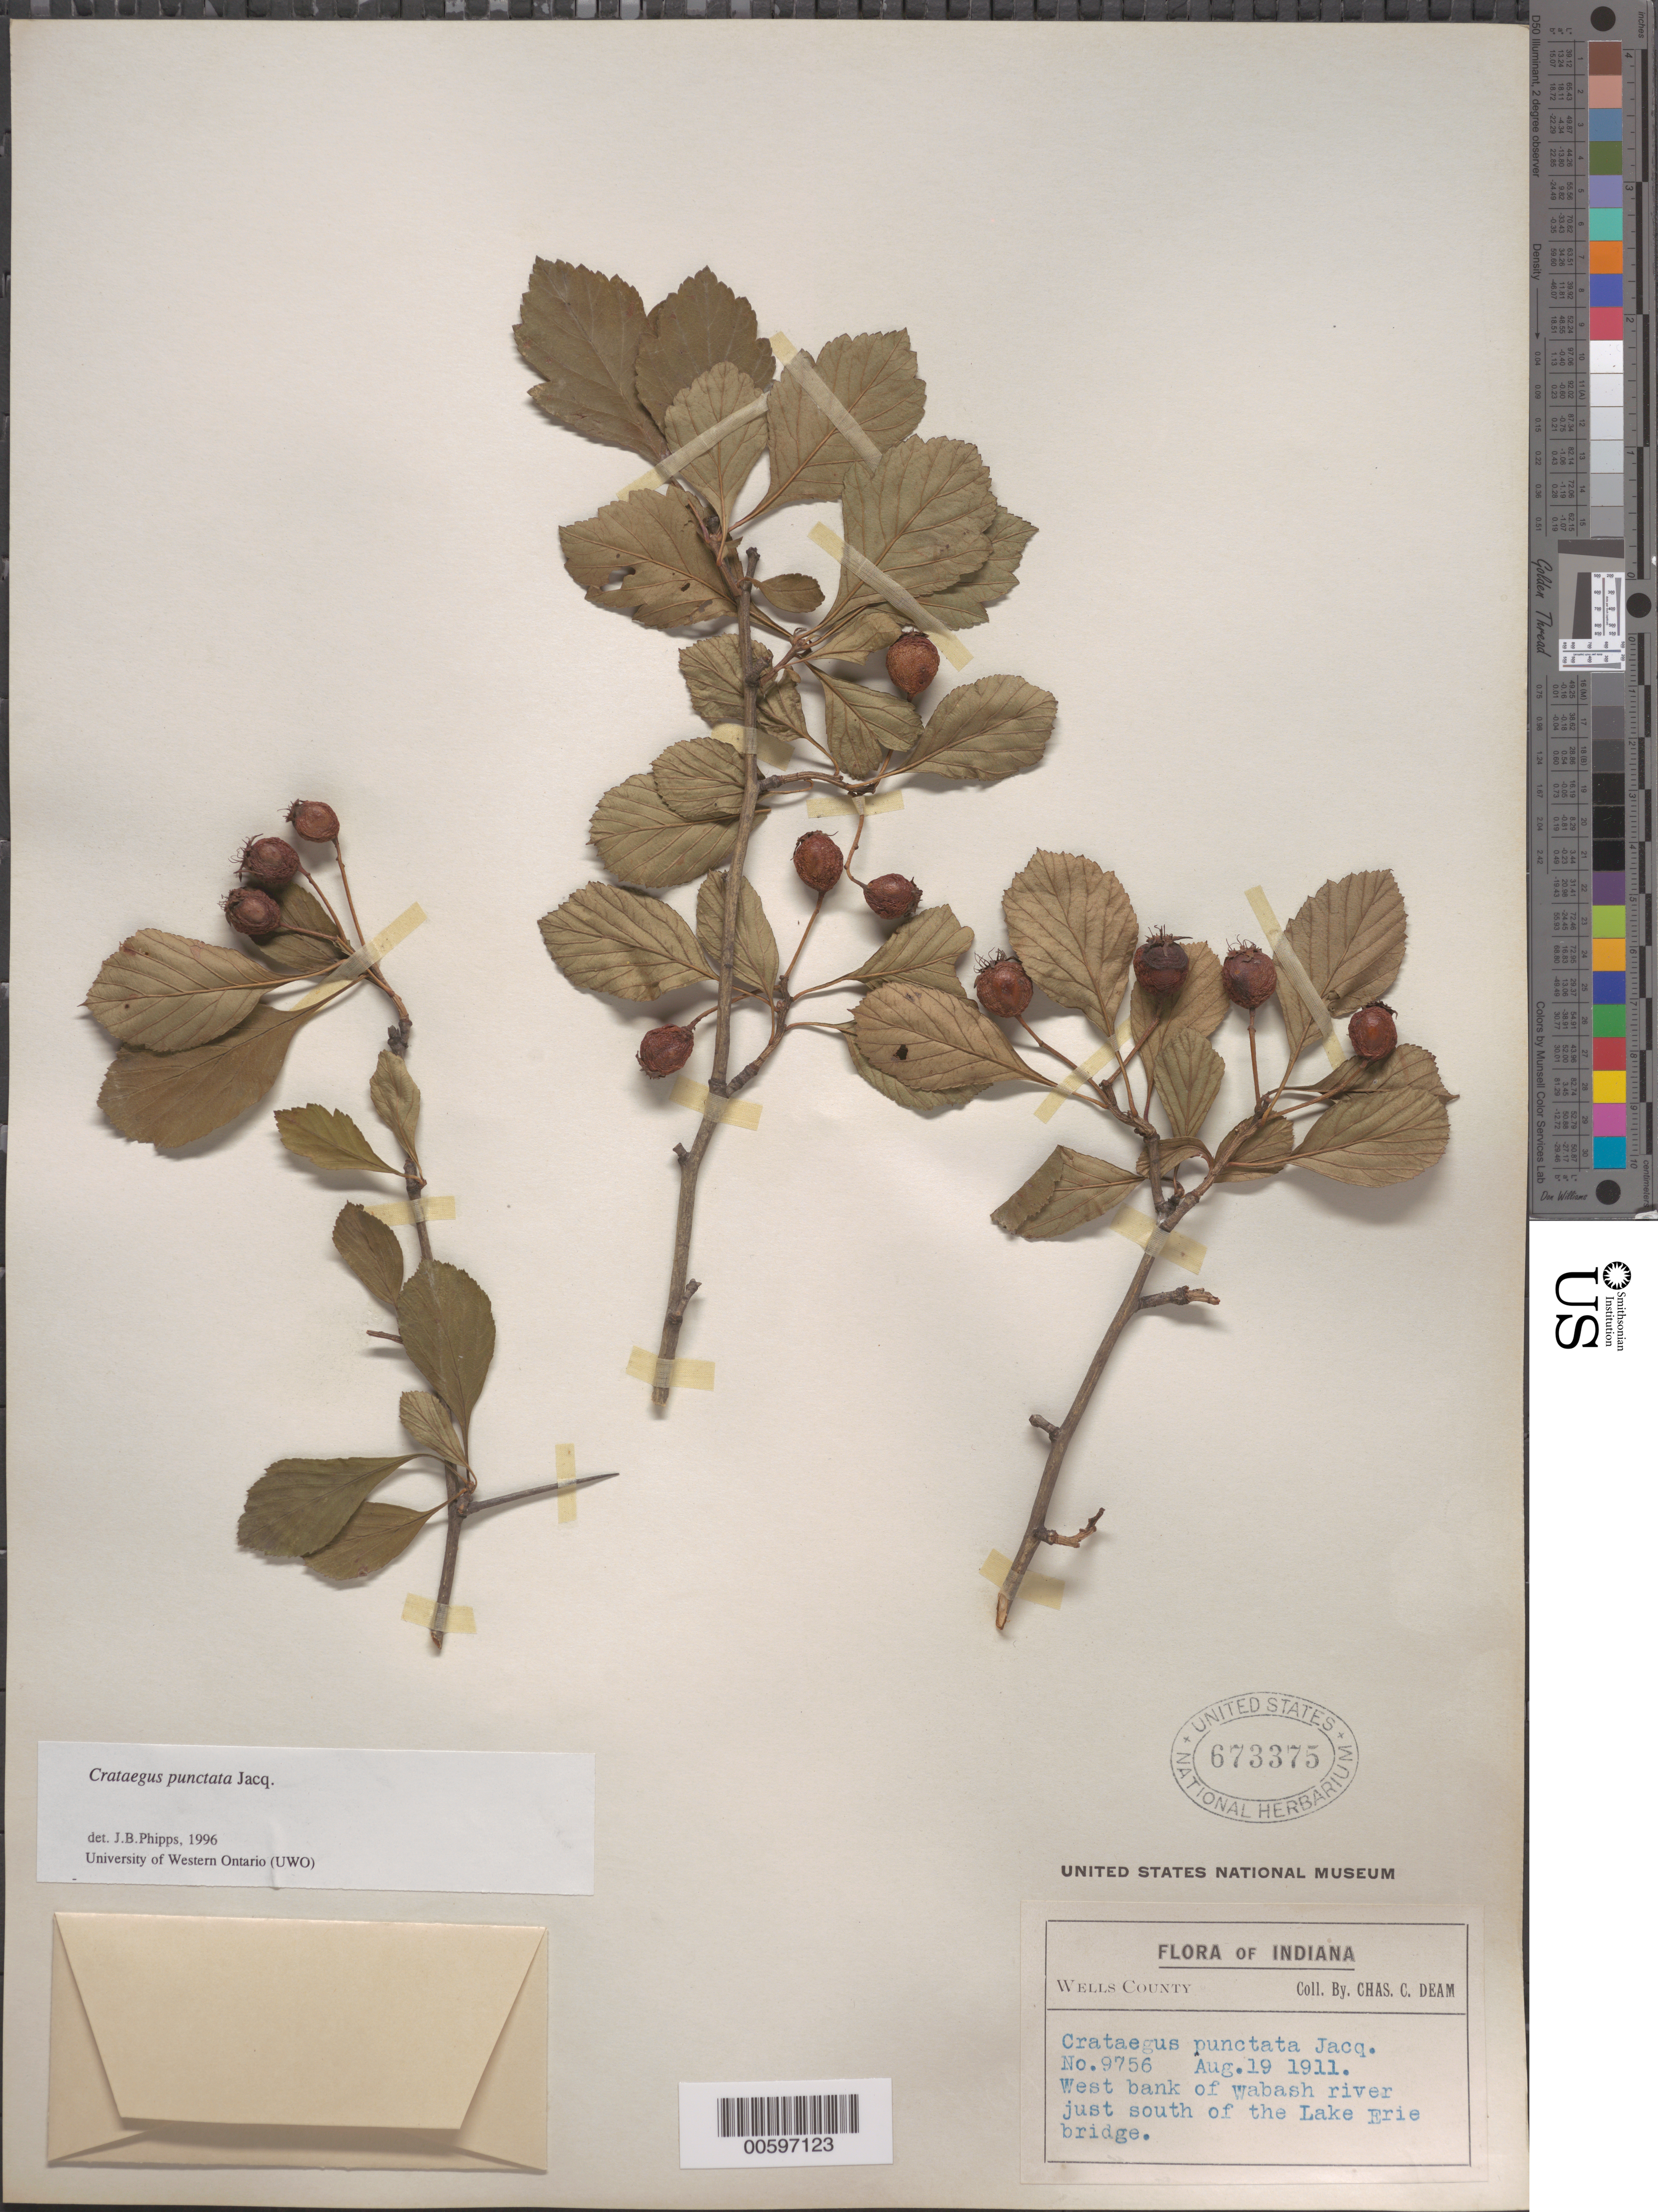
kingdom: Plantae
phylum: Tracheophyta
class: Magnoliopsida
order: Rosales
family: Rosaceae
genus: Crataegus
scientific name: Crataegus punctata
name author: Jacq.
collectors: C. C. Deam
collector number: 9756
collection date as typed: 19 Aug 1911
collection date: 1911-08-19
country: United States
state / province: Indiana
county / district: Wells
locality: W bank of Wabash River just S of the Lake Eire bridge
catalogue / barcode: US 673375